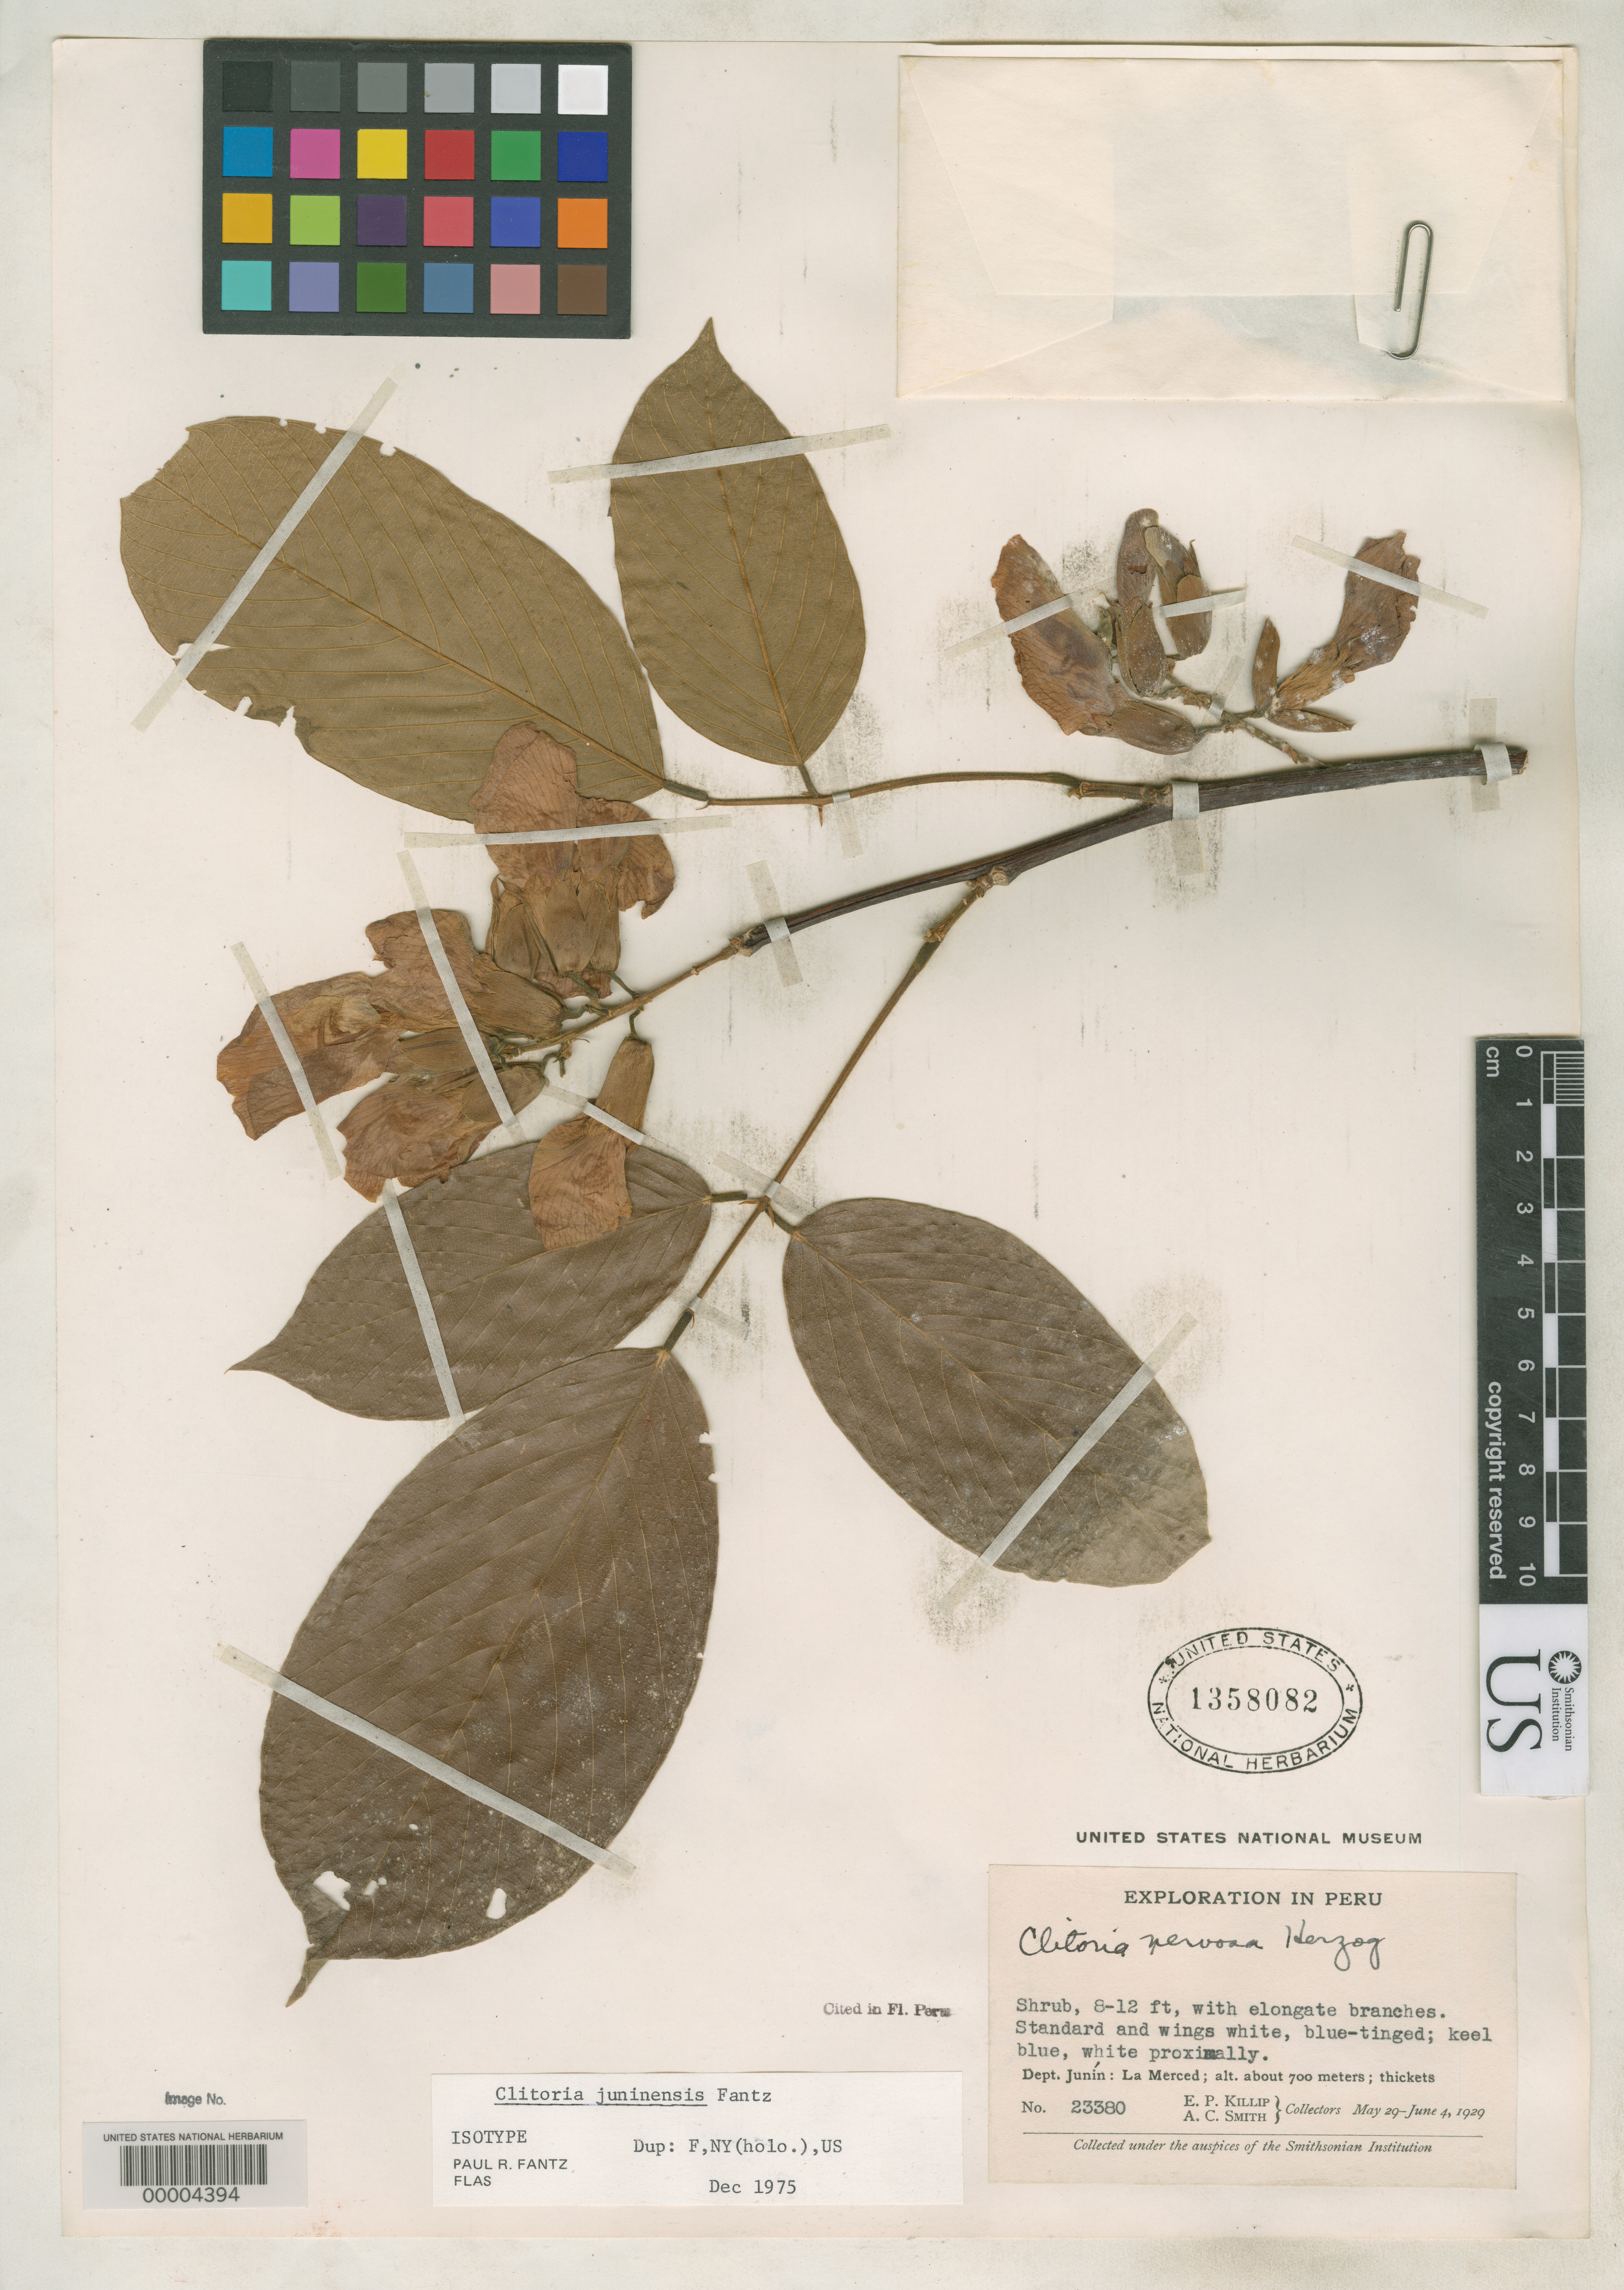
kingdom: Plantae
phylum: Tracheophyta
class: Magnoliopsida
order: Fabales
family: Fabaceae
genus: Clitoria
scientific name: Clitoria juninensis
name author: Fantz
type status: Isotype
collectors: E. P. Killip & A. C. Smith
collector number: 23380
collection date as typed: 29 May 1929 to 04 Jun 1929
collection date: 1929-05-29/1929-06-04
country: Peru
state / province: Junín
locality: La Merced.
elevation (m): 700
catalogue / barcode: US 1358082